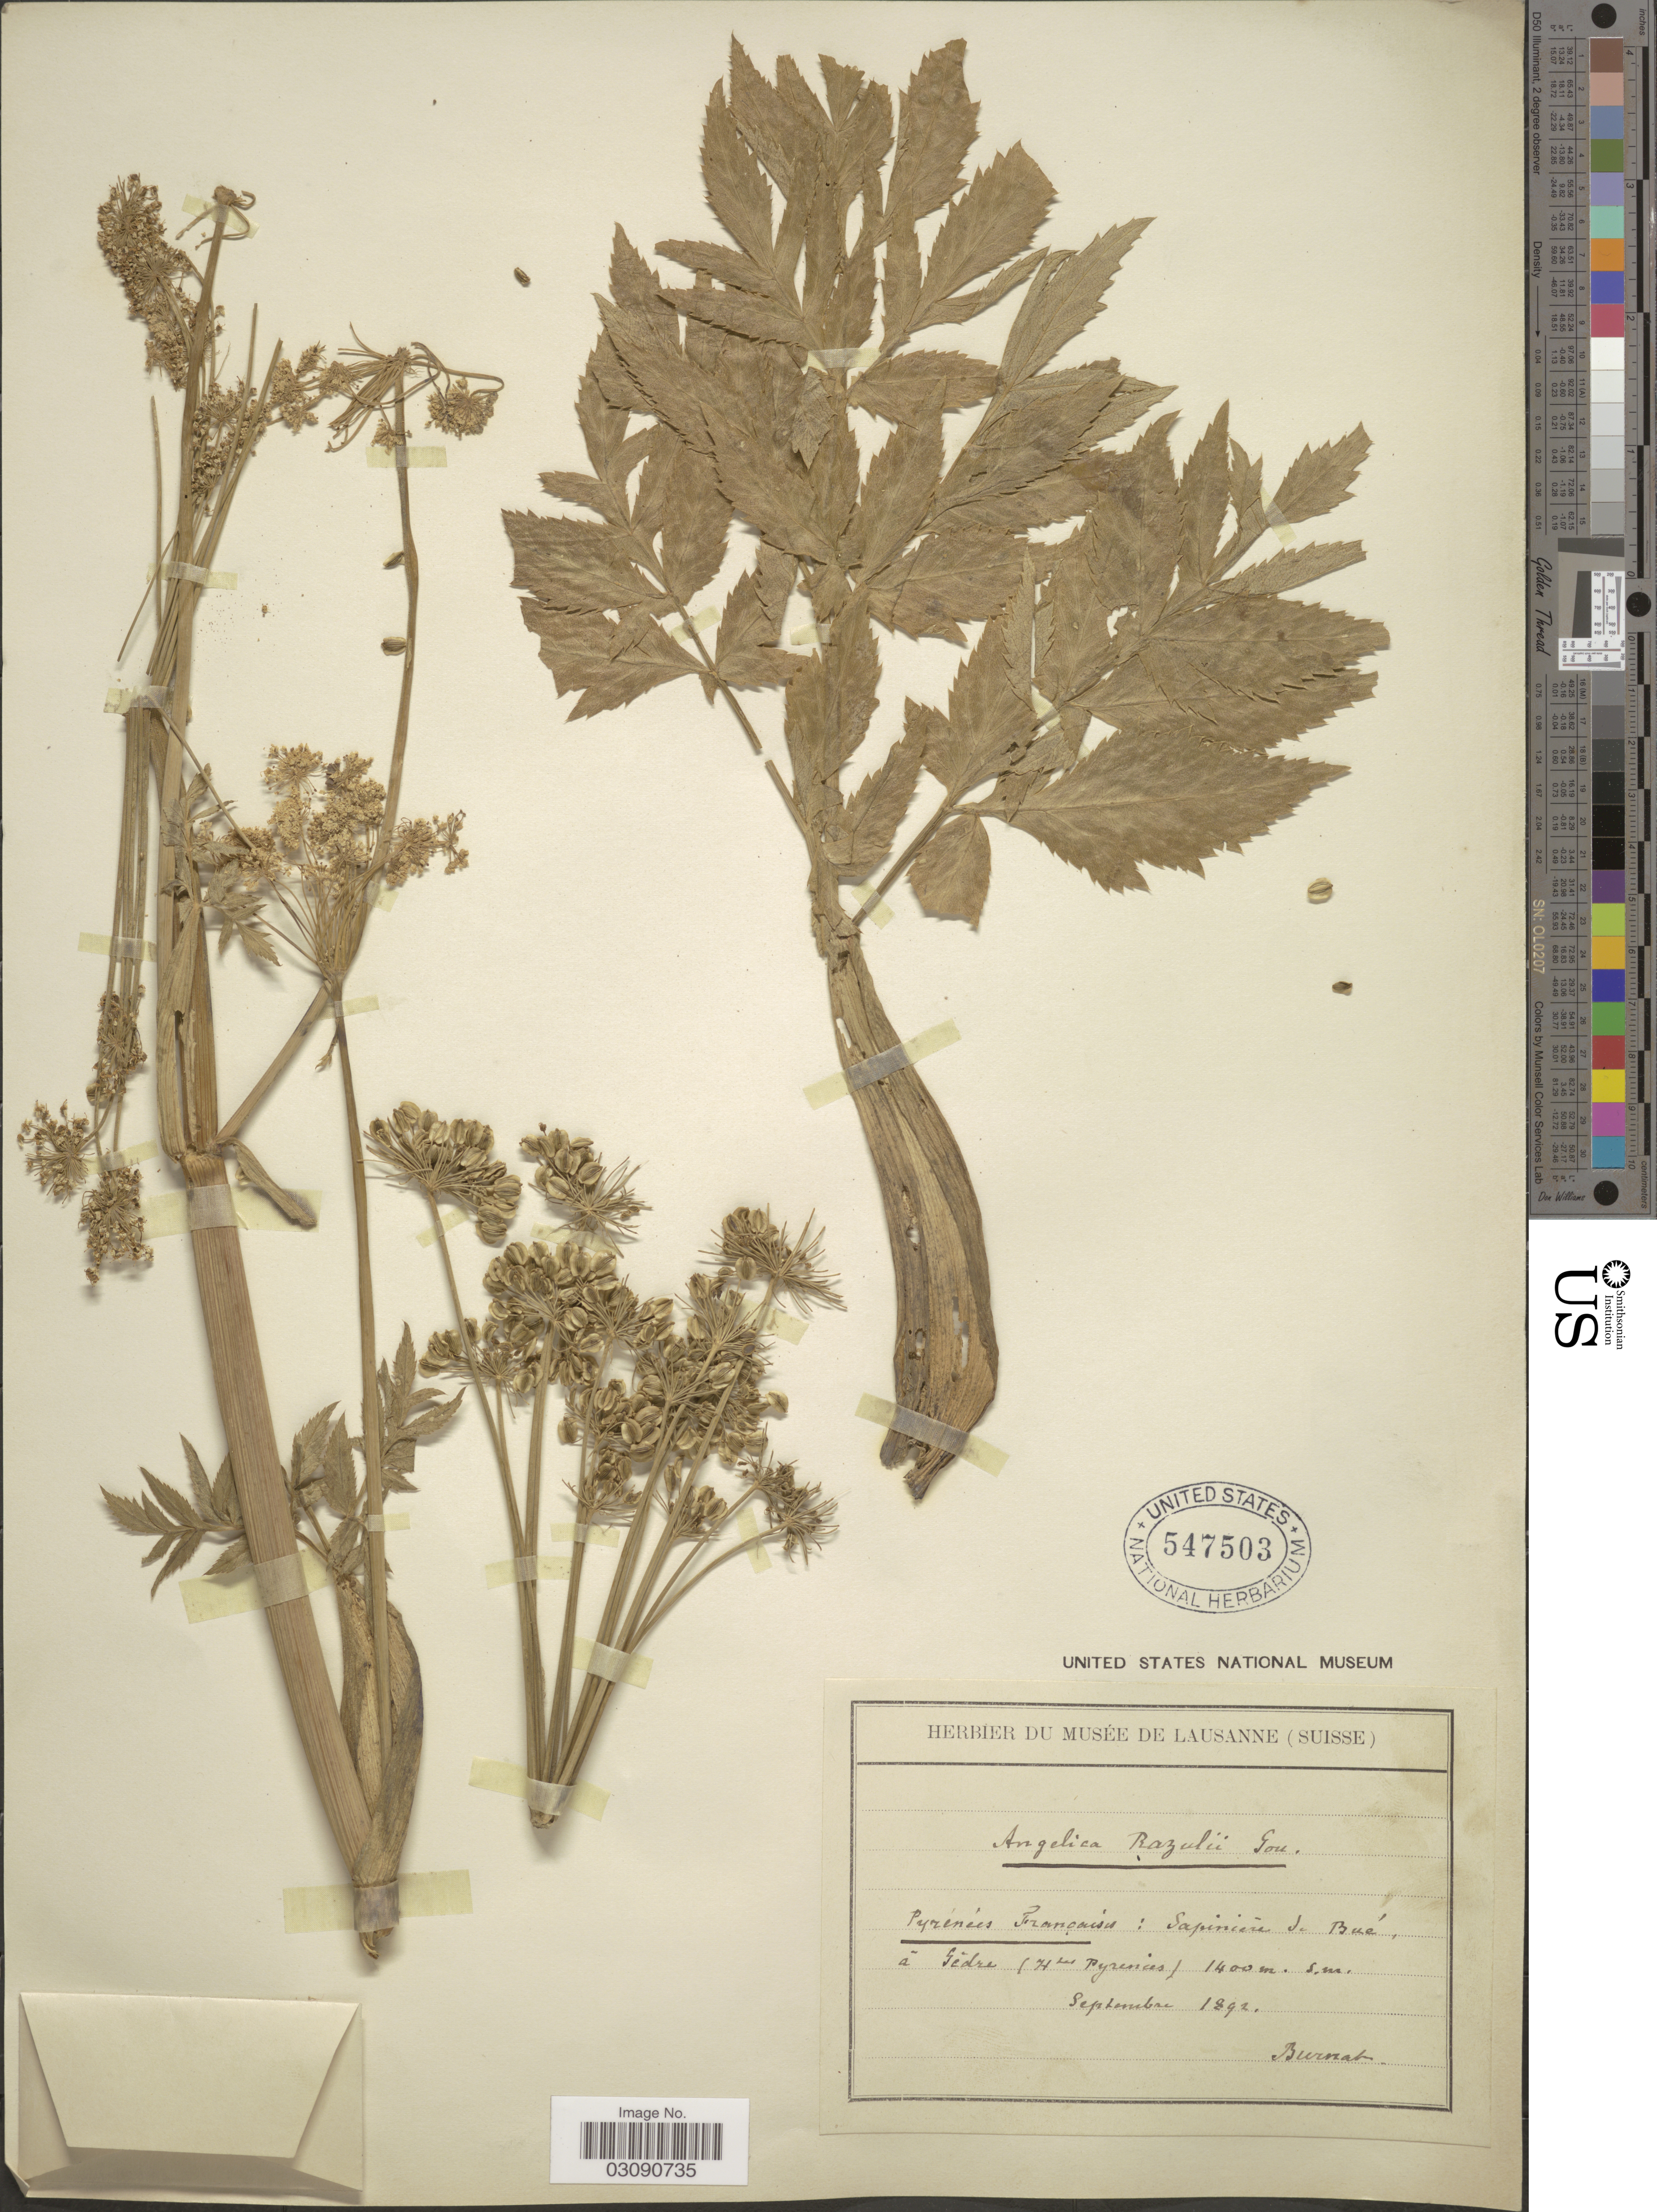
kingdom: Plantae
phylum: Tracheophyta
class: Magnoliopsida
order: Apiales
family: Apiaceae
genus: Angelica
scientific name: Angelica razulii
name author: Gouan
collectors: Burnat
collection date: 1892-09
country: France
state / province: Occitanie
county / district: Hautes-Pyrénées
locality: Pyrenees Francaise: Sapiniere de Bué a Gedre (Htes Pyrenees).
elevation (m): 1400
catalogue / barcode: US 547503